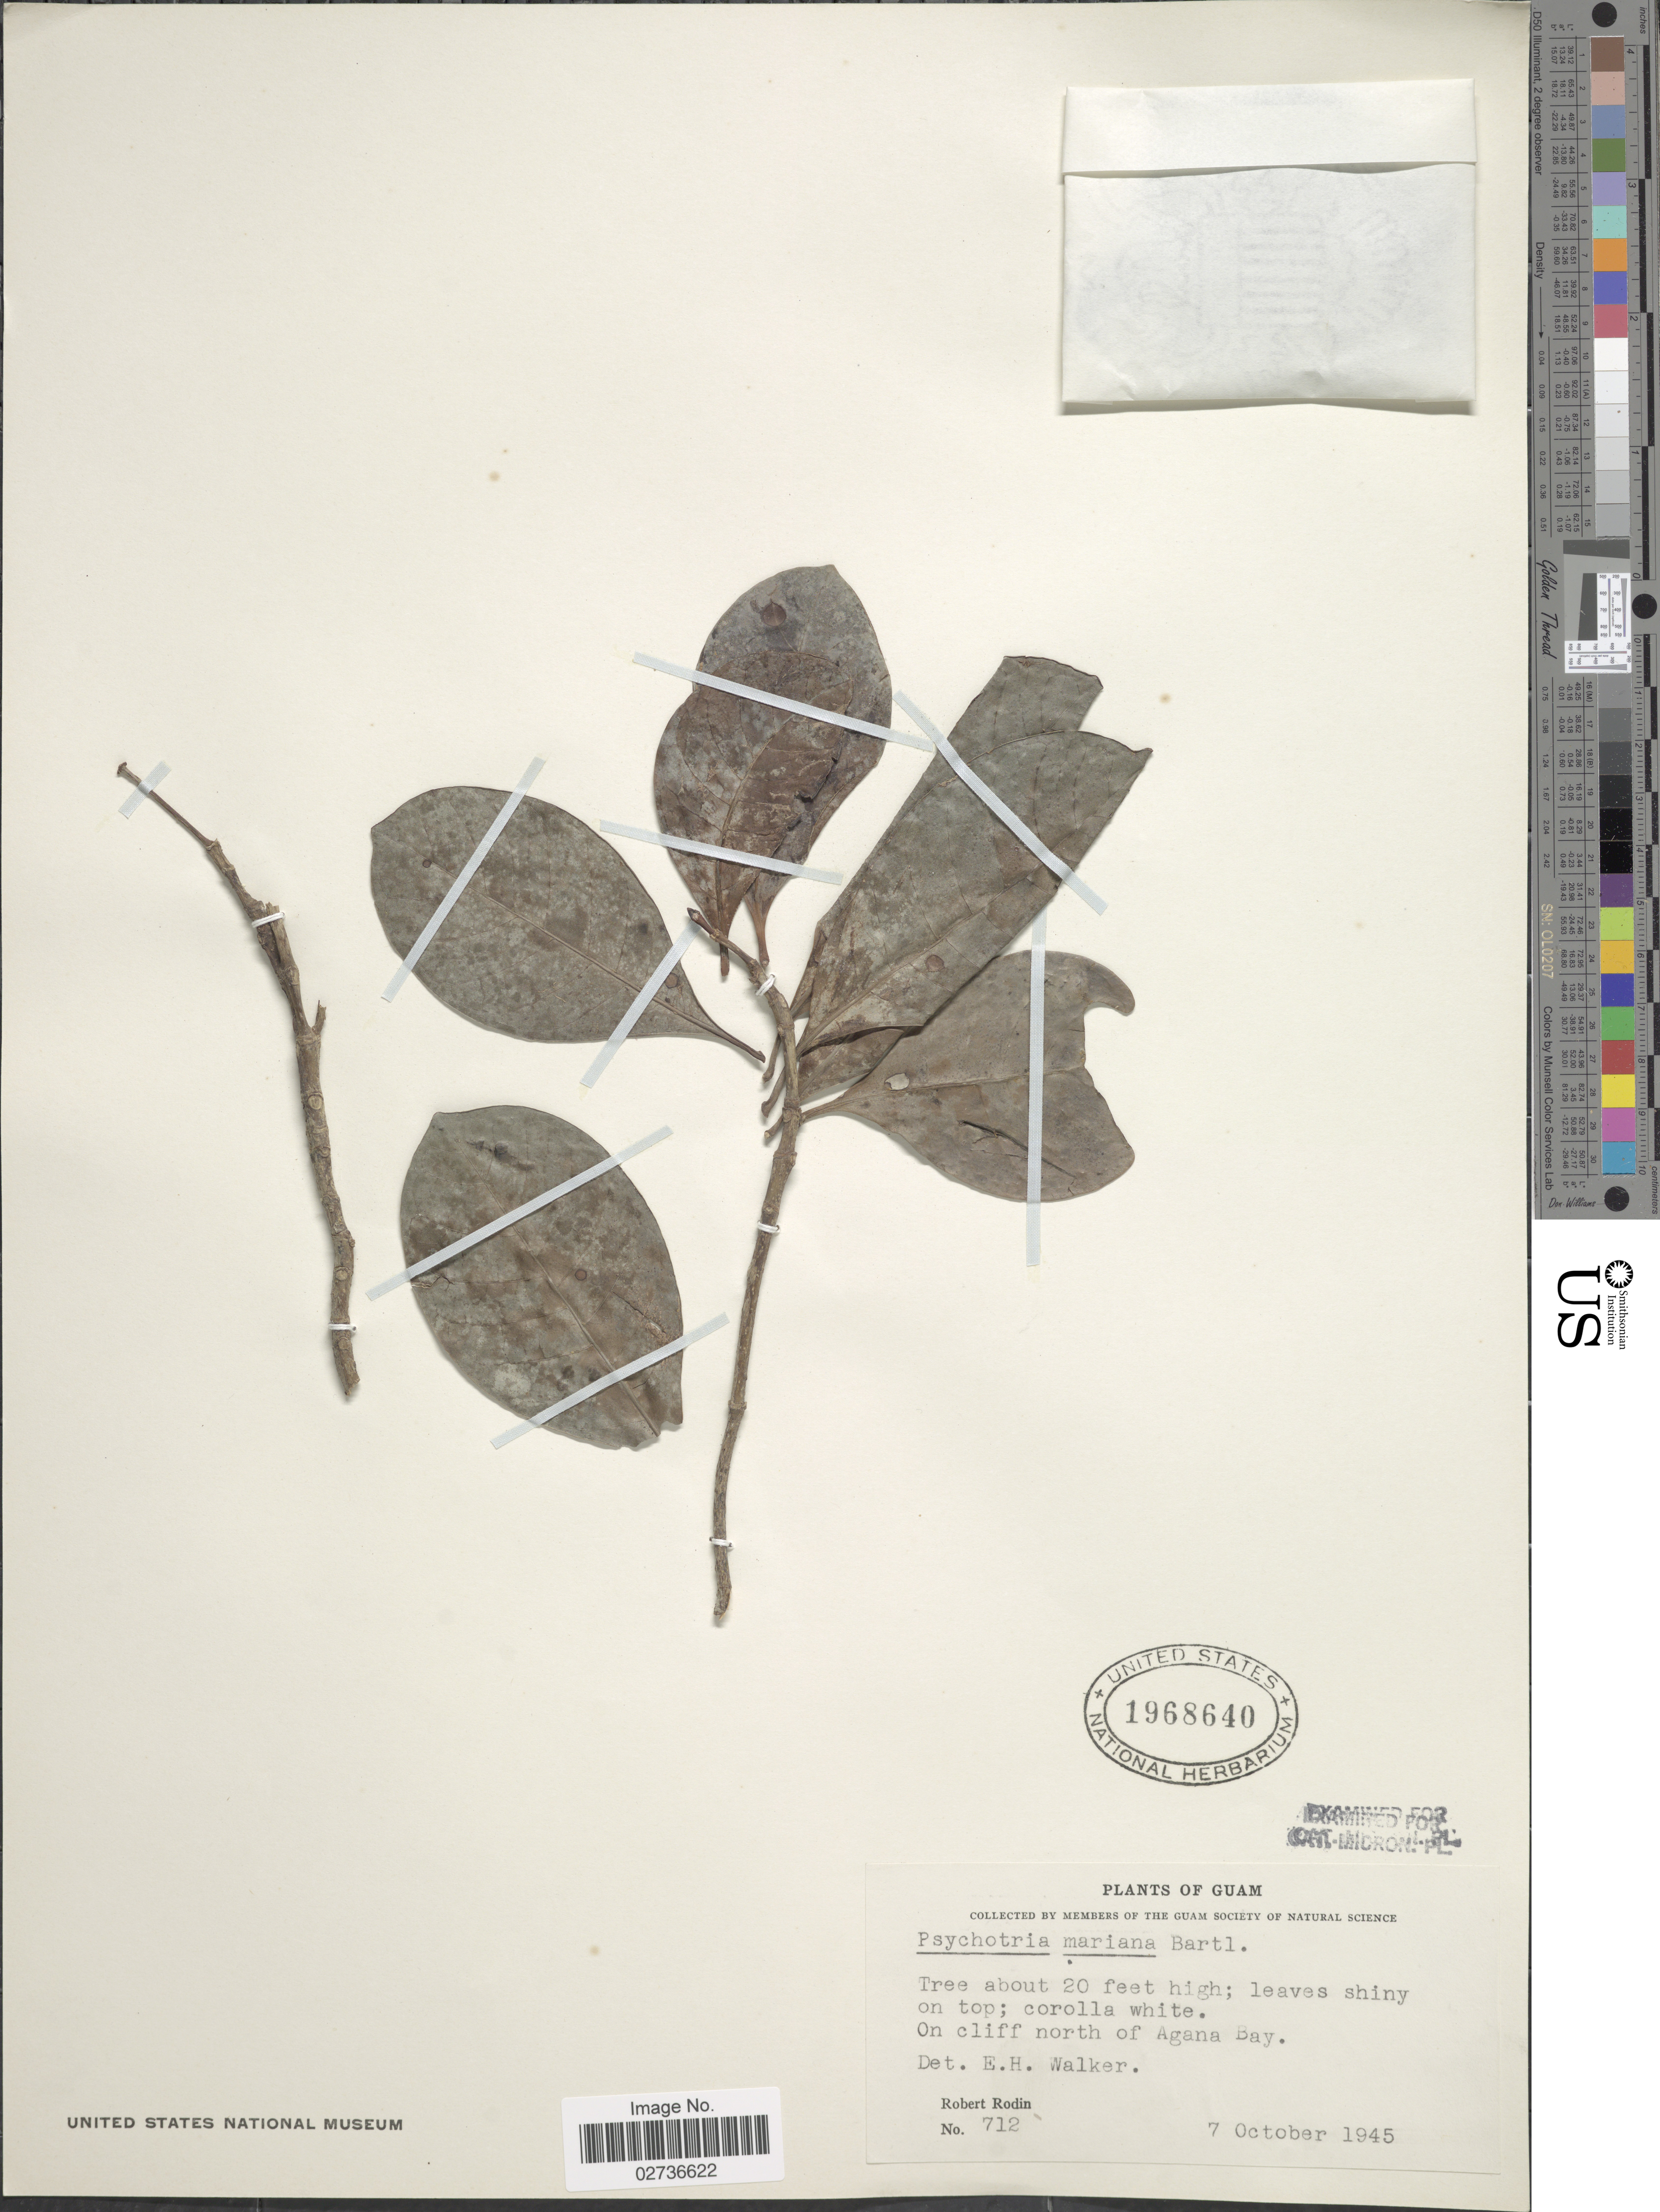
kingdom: Plantae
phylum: Tracheophyta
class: Magnoliopsida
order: Gentianales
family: Rubiaceae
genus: Psychotria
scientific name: Psychotria mariana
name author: Bartl. ex DC.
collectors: R. Rodin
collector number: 712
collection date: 1945-10-07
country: Guam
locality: On cliff north of Agana Bay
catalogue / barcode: US 1968640